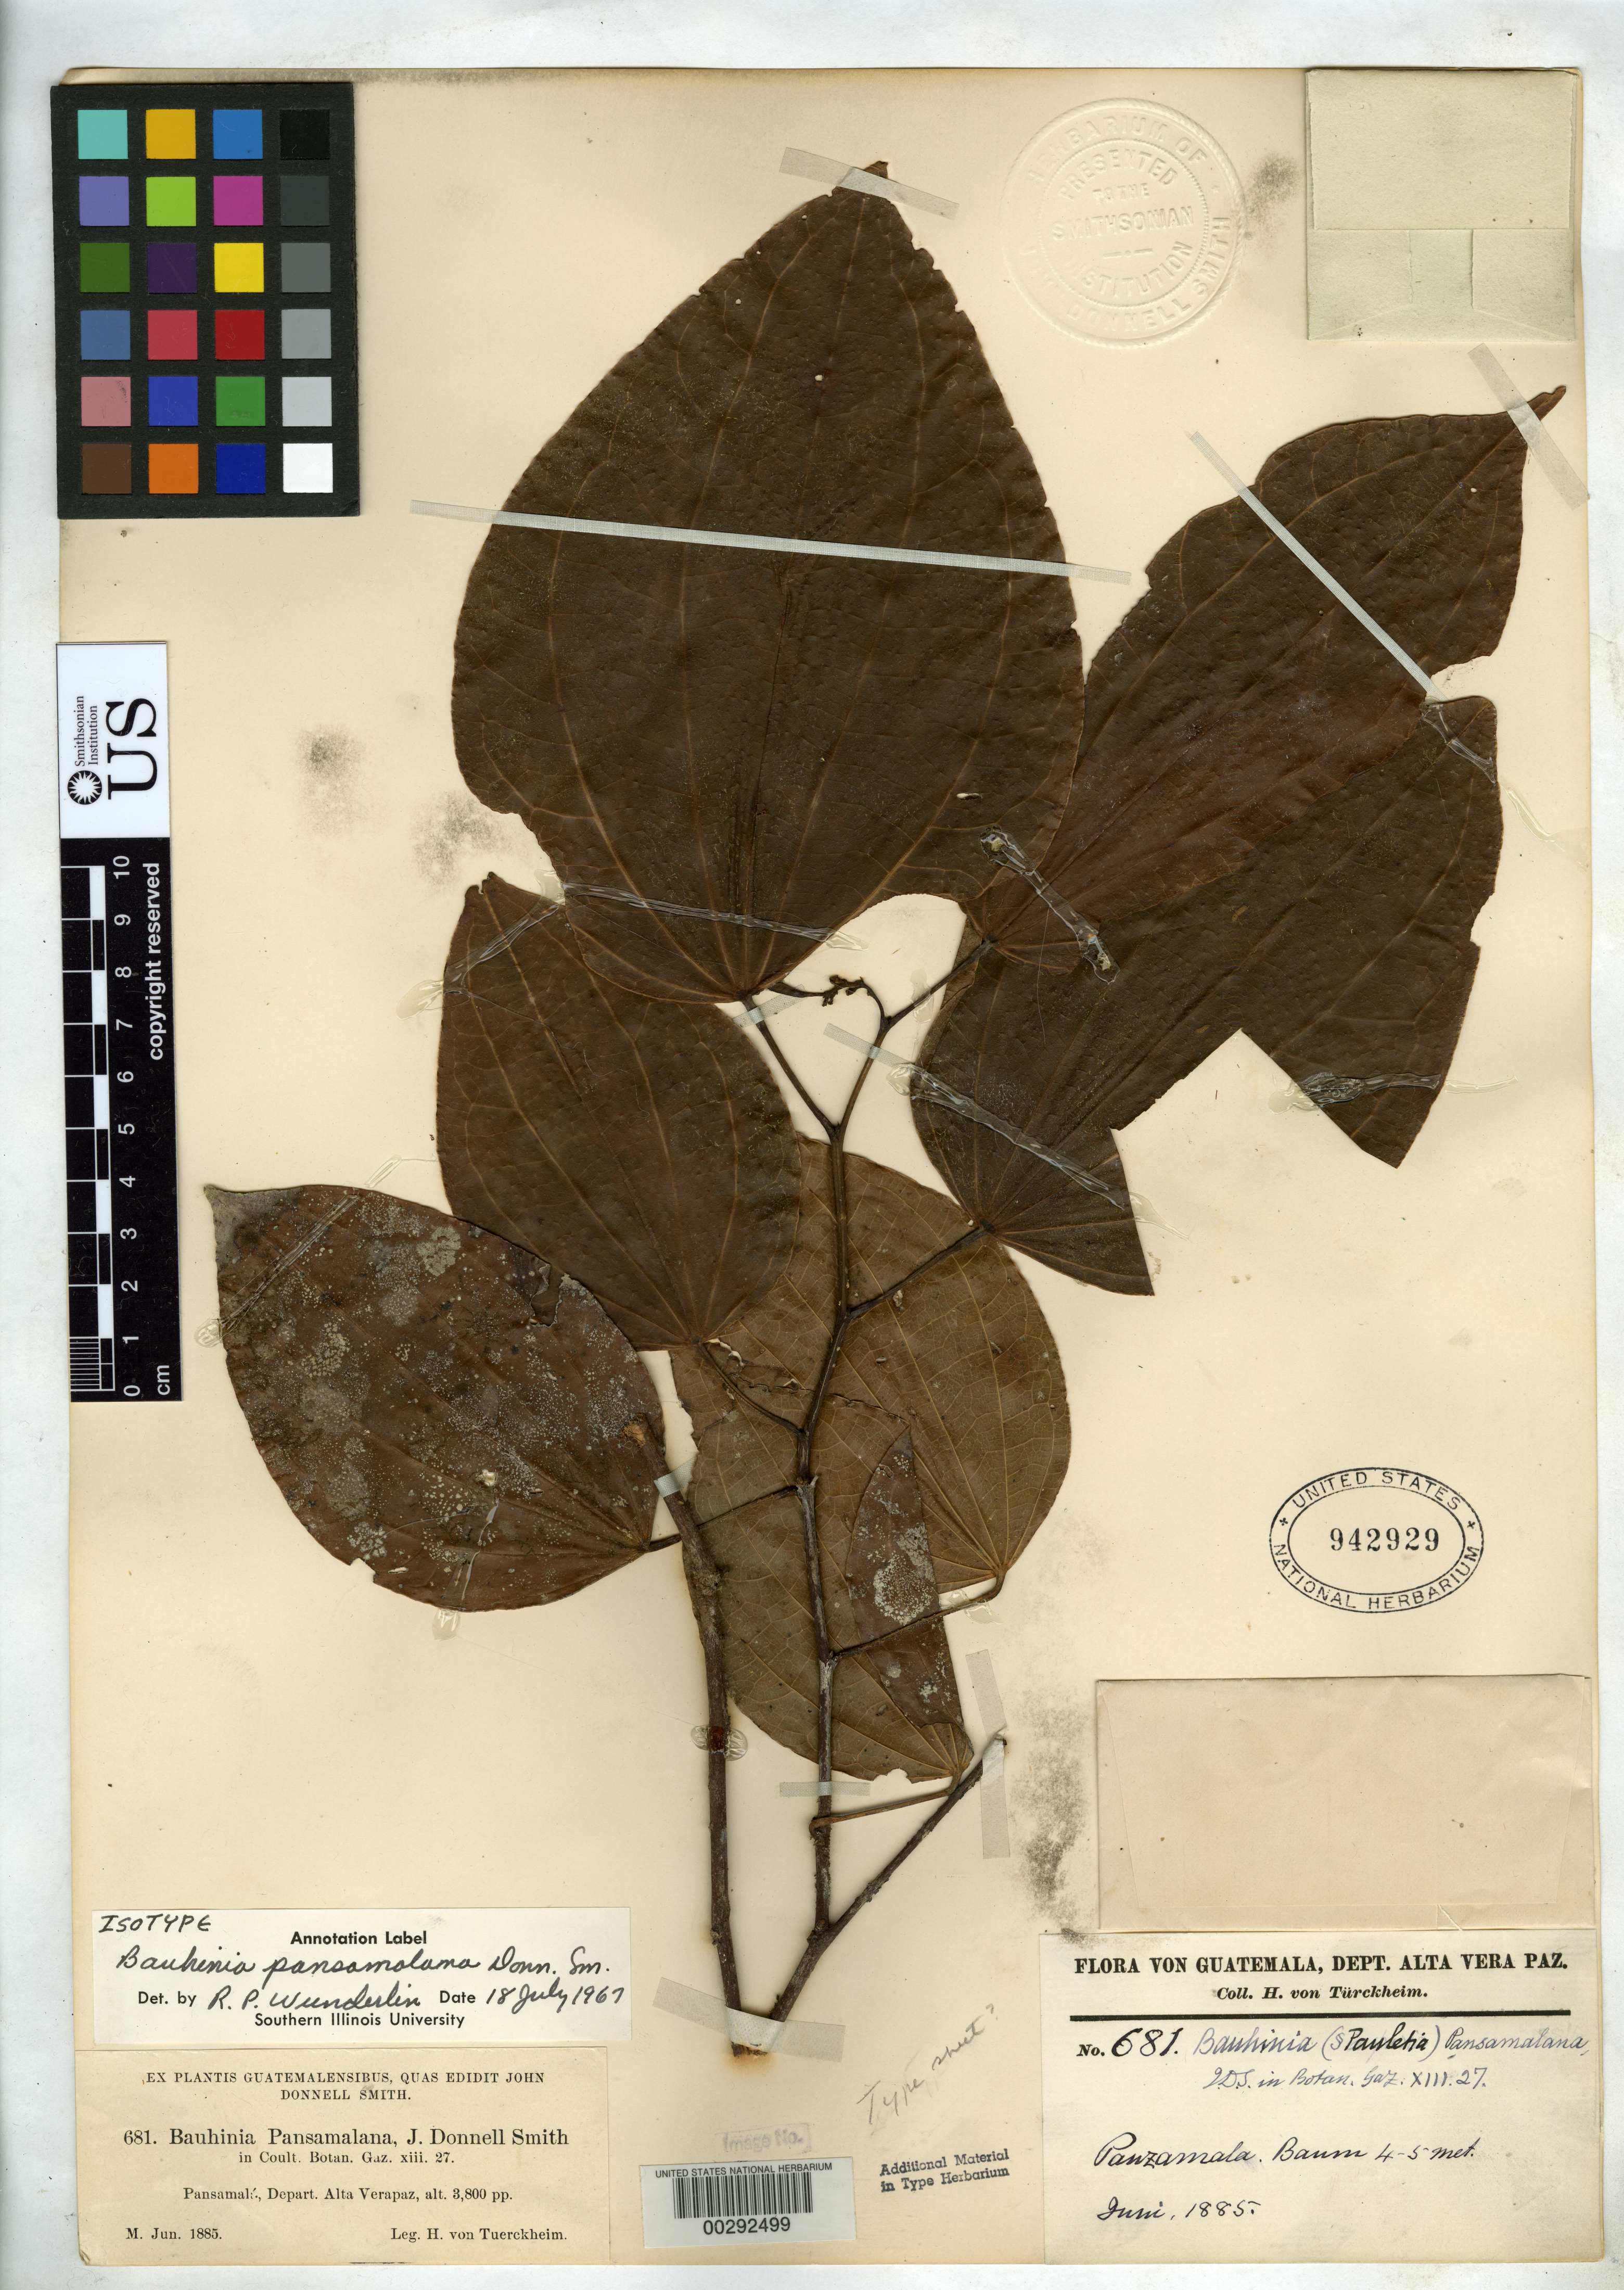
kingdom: Plantae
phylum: Tracheophyta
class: Magnoliopsida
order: Fabales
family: Fabaceae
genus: Bauhinia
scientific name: Bauhinia pansamalana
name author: Donn. Sm.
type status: Type Collection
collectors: H. von Türckheim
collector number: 681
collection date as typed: Jun 1885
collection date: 1885-06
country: Guatemala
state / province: Alta Verapaz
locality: Pansamalá.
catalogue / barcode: US 942929